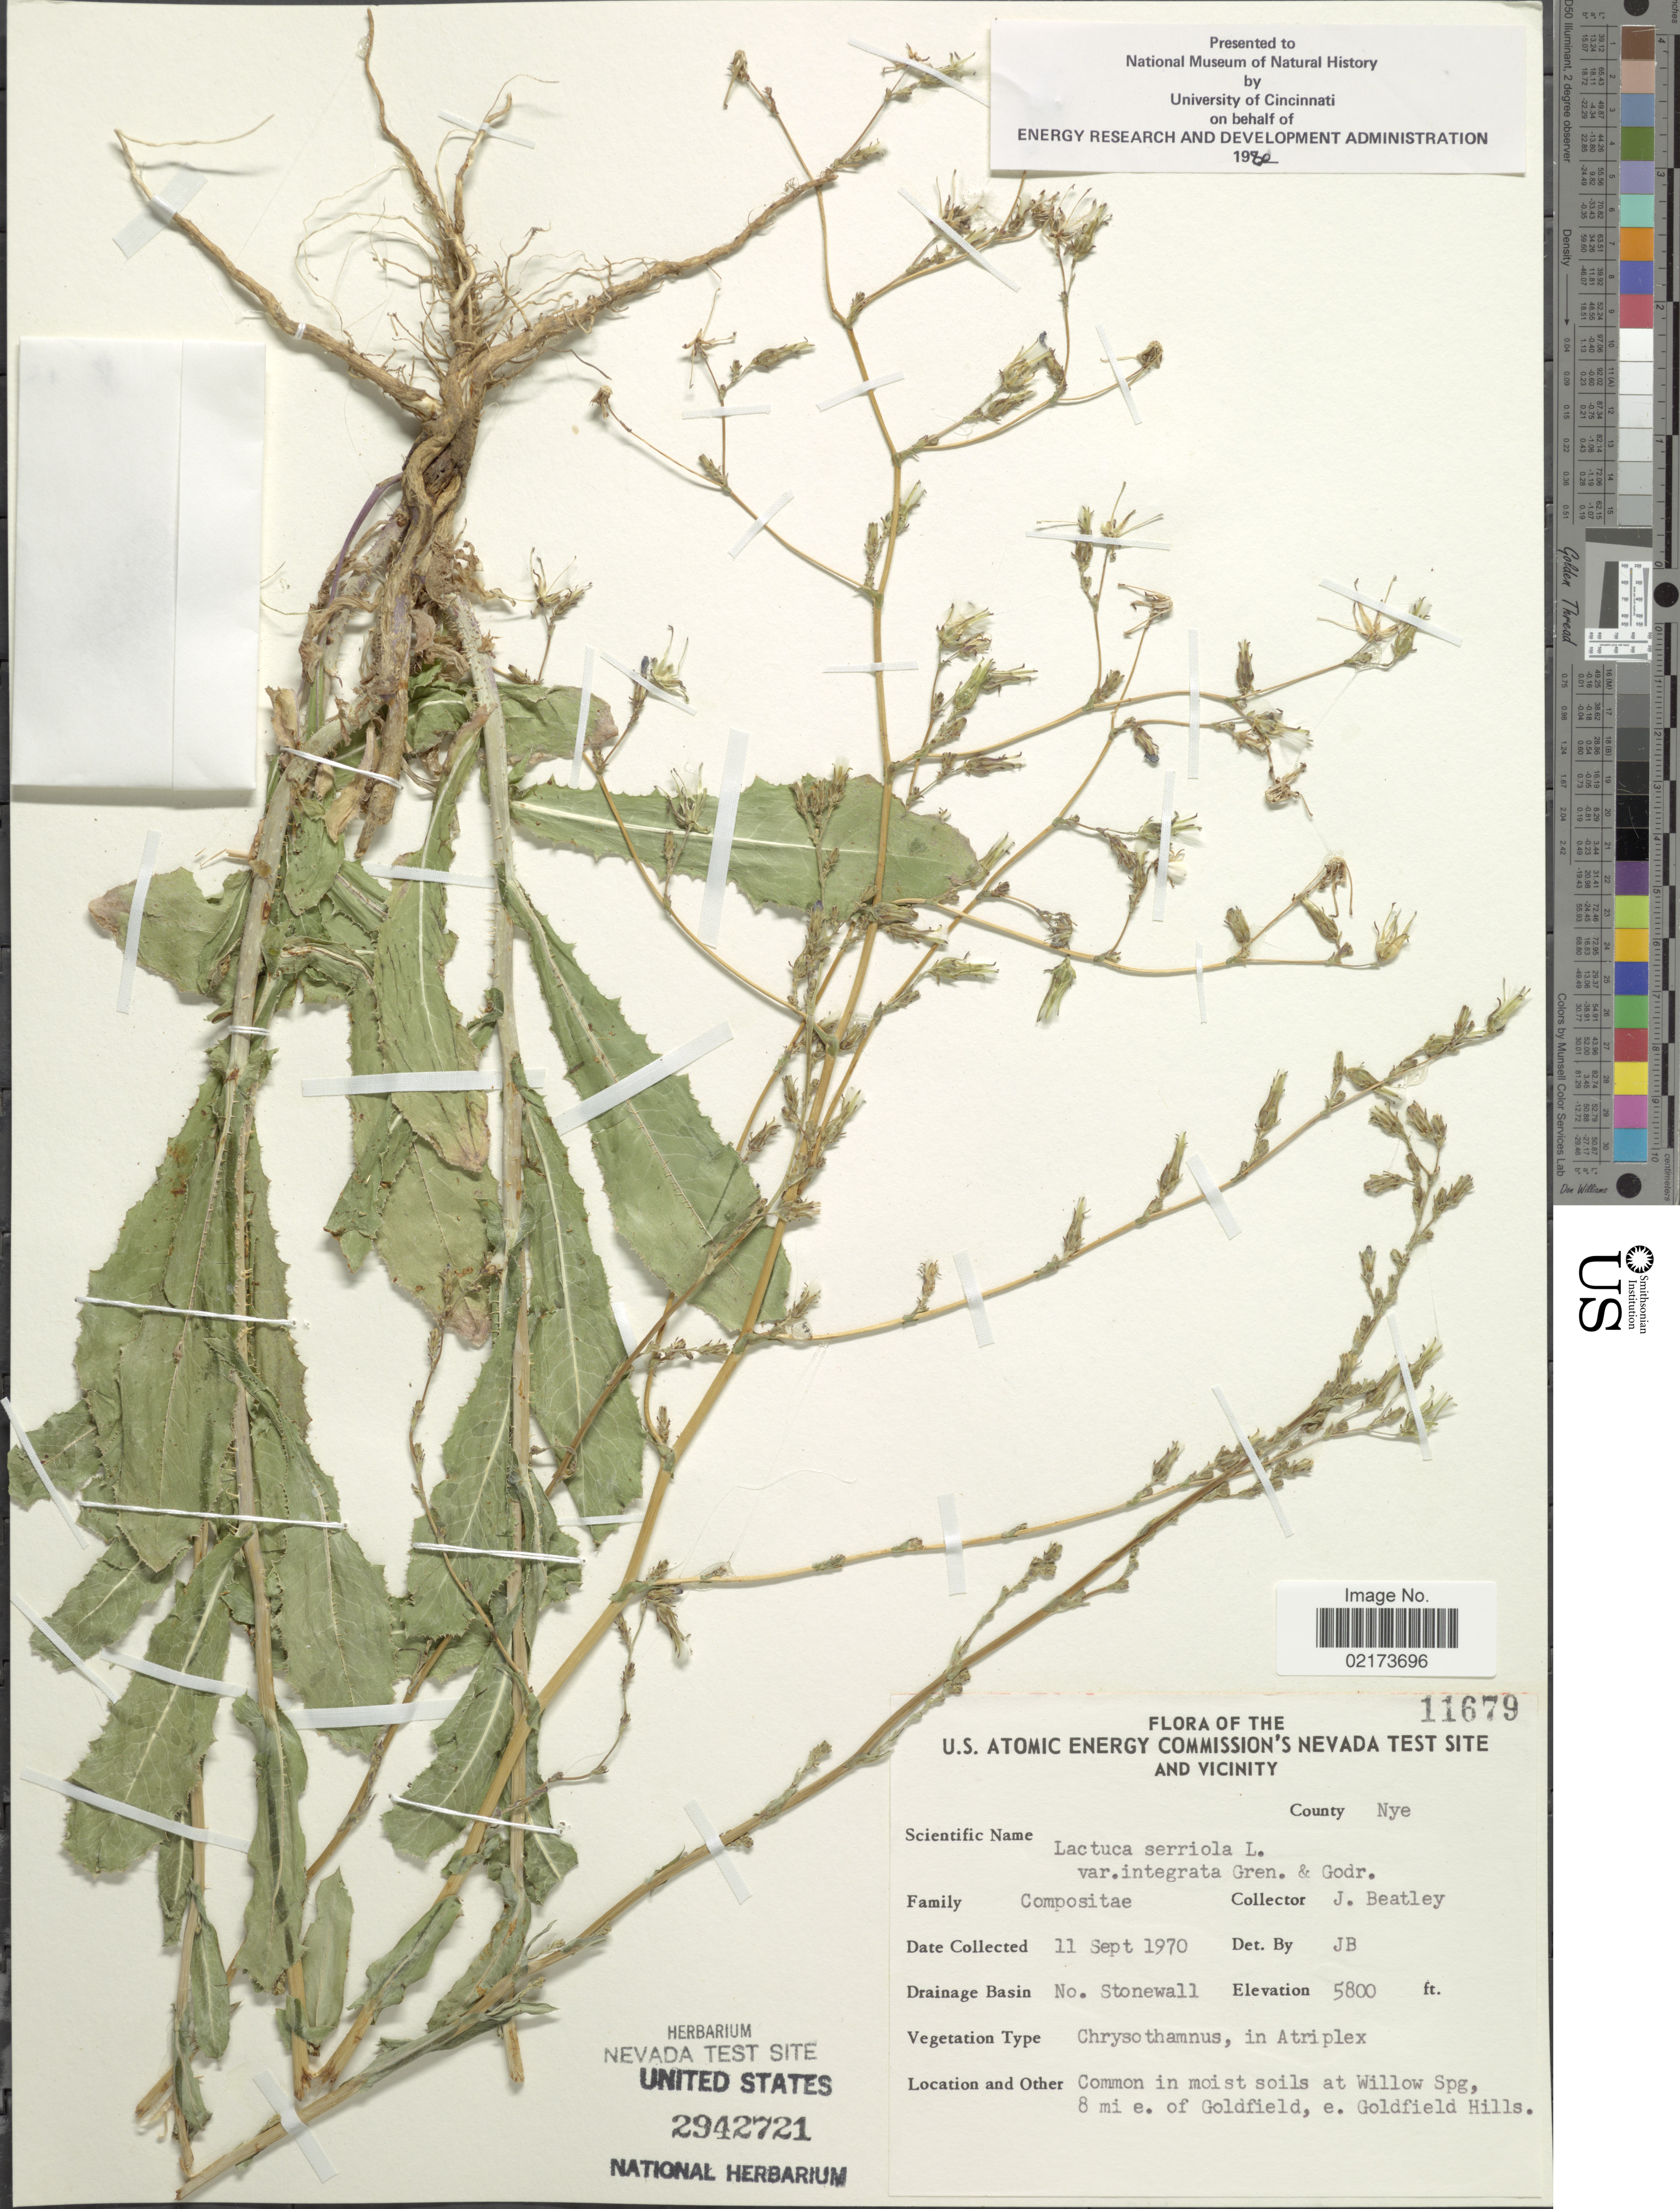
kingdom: Plantae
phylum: Tracheophyta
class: Magnoliopsida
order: Asterales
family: Asteraceae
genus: Lactuca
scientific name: Lactuca serriola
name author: L.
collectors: J. C. Beatley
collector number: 11679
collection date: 1970-09-11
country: United States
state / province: Nevada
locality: U. S. Atomic Energy Commission's Nevada Test Site and Vicinity, County Nye, No. Stonewall, Willow Spg, 8 mi e. of Goldfield, e. Goldfield Hills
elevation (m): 1768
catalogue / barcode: US 2942721